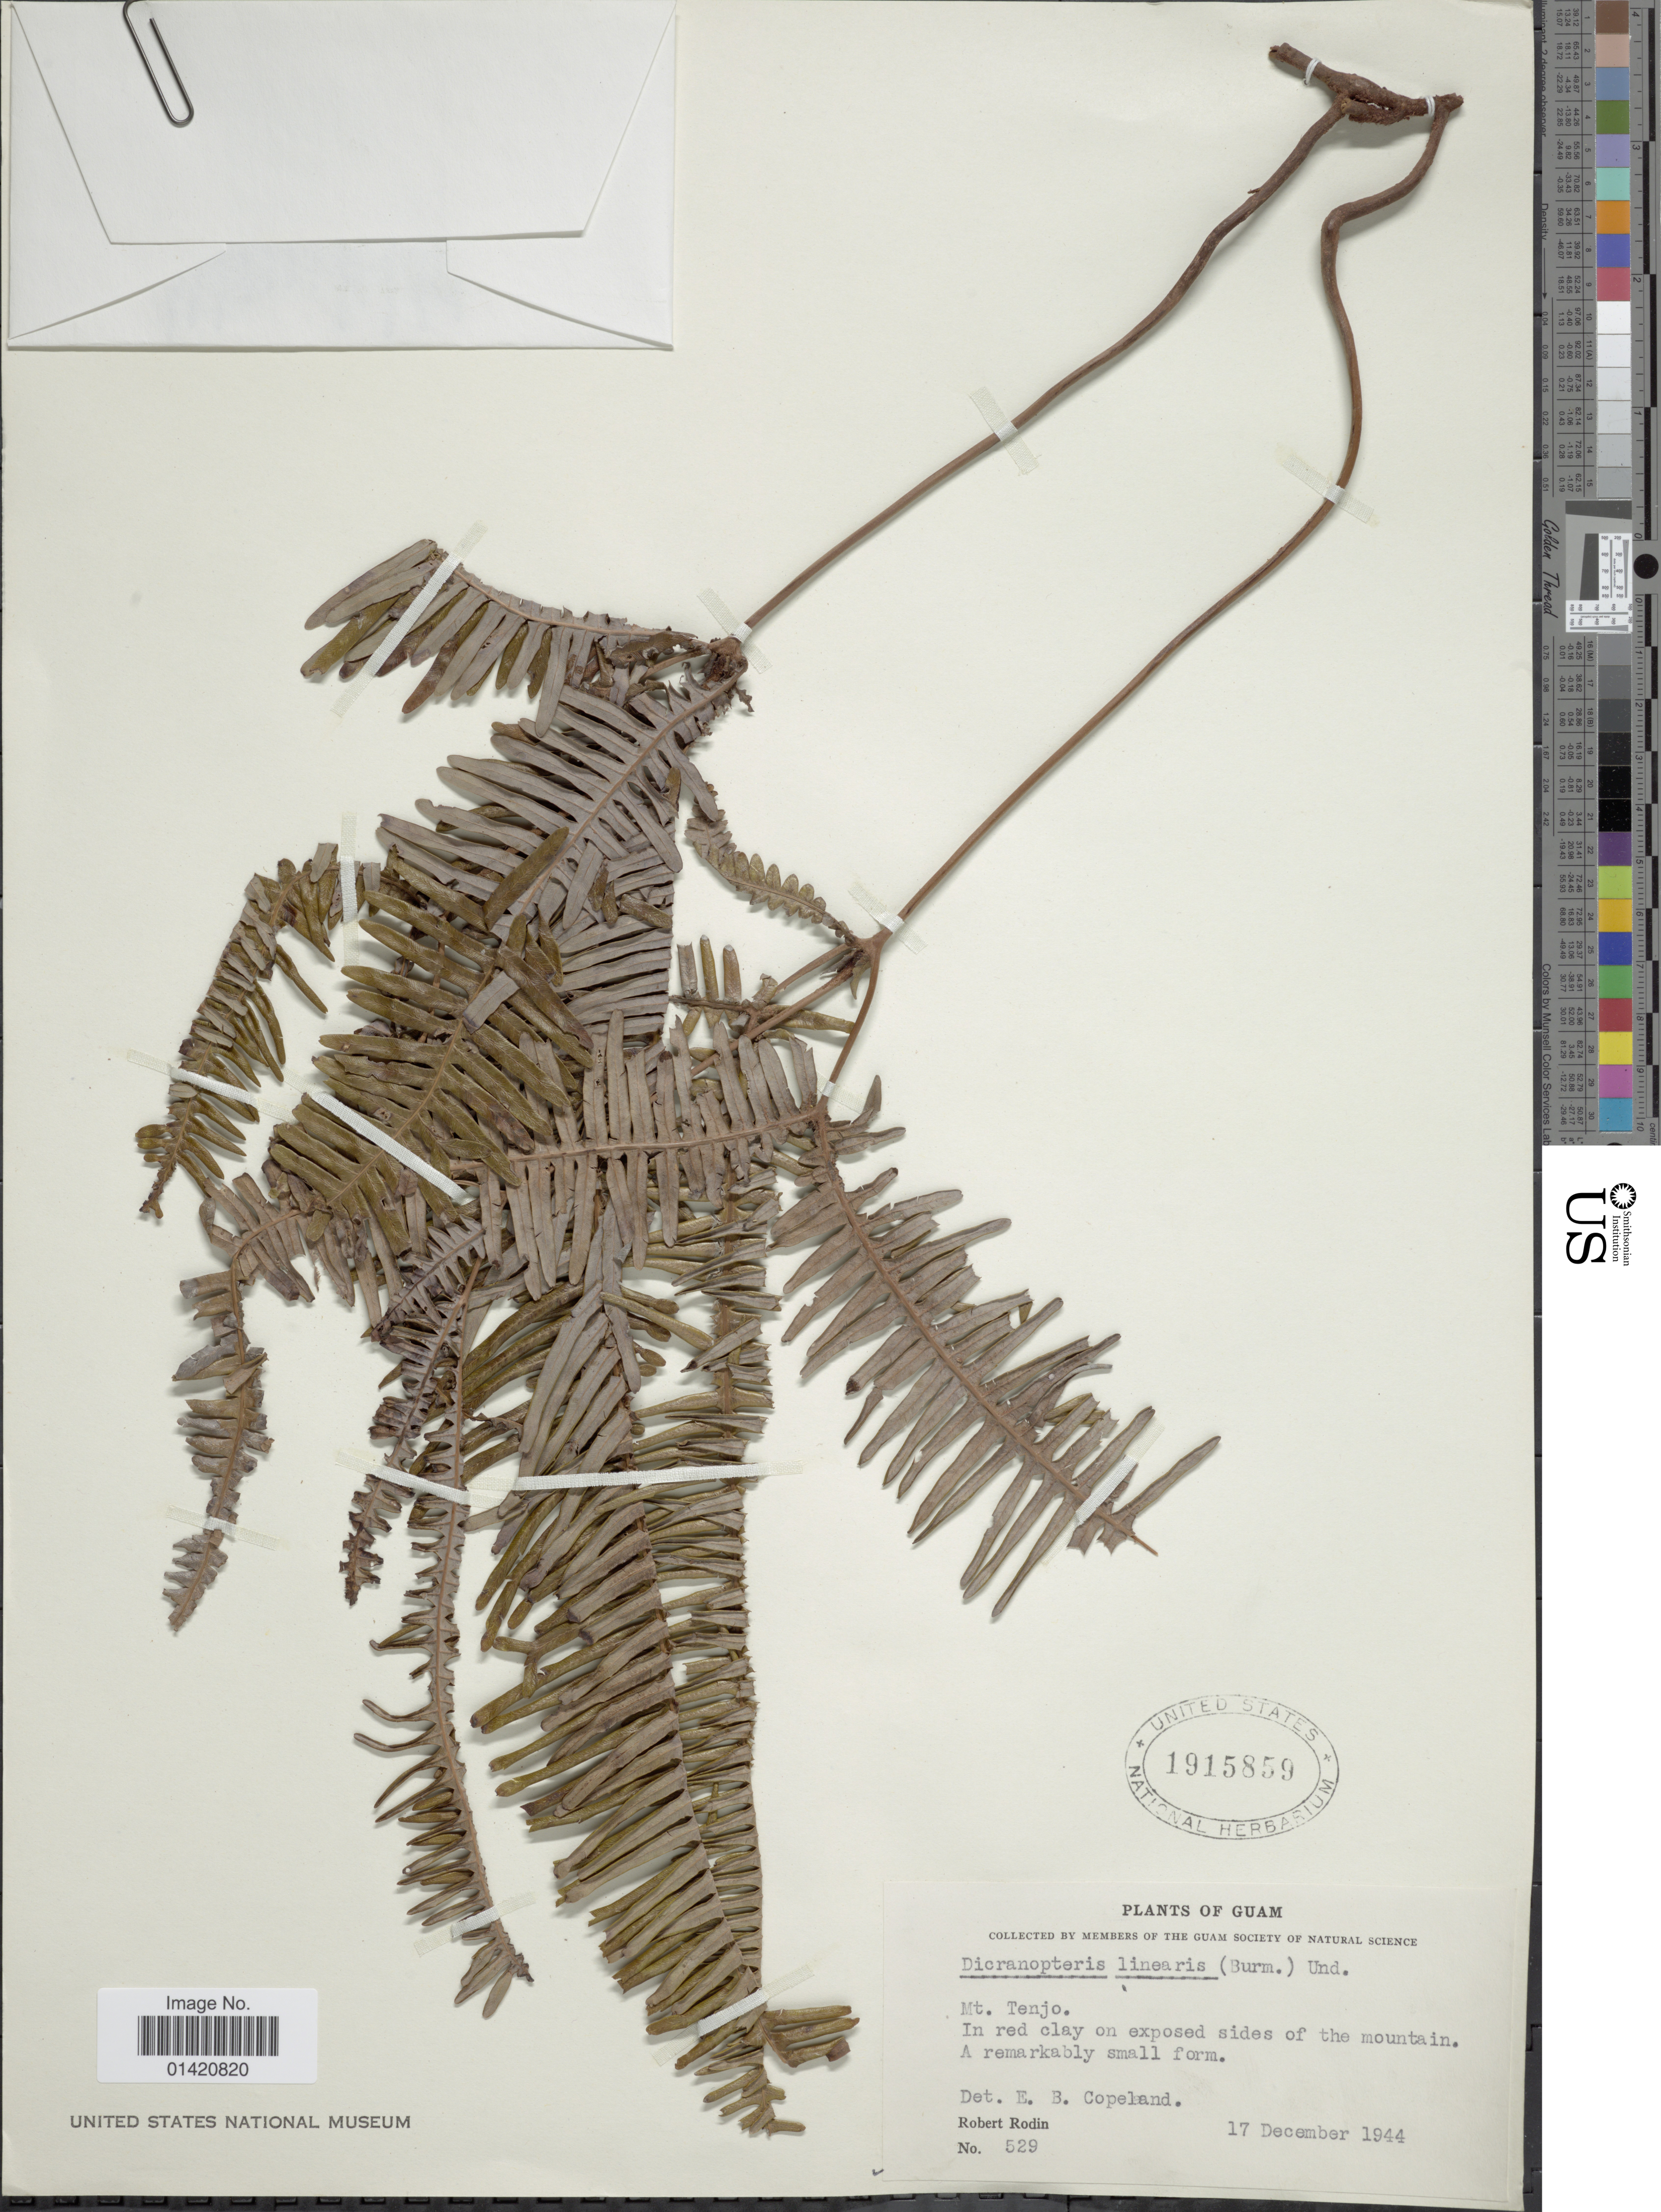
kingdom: Plantae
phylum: Tracheophyta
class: Polypodiopsida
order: Gleicheniales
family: Gleicheniaceae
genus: Dicranopteris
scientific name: Dicranopteris linearis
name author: (Burm. f.) Underw.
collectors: R. J. Rodin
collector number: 529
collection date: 1944-12-17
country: Guam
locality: Mt Tenjo, In red clay on exposed sies of the mountain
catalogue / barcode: US 1915859